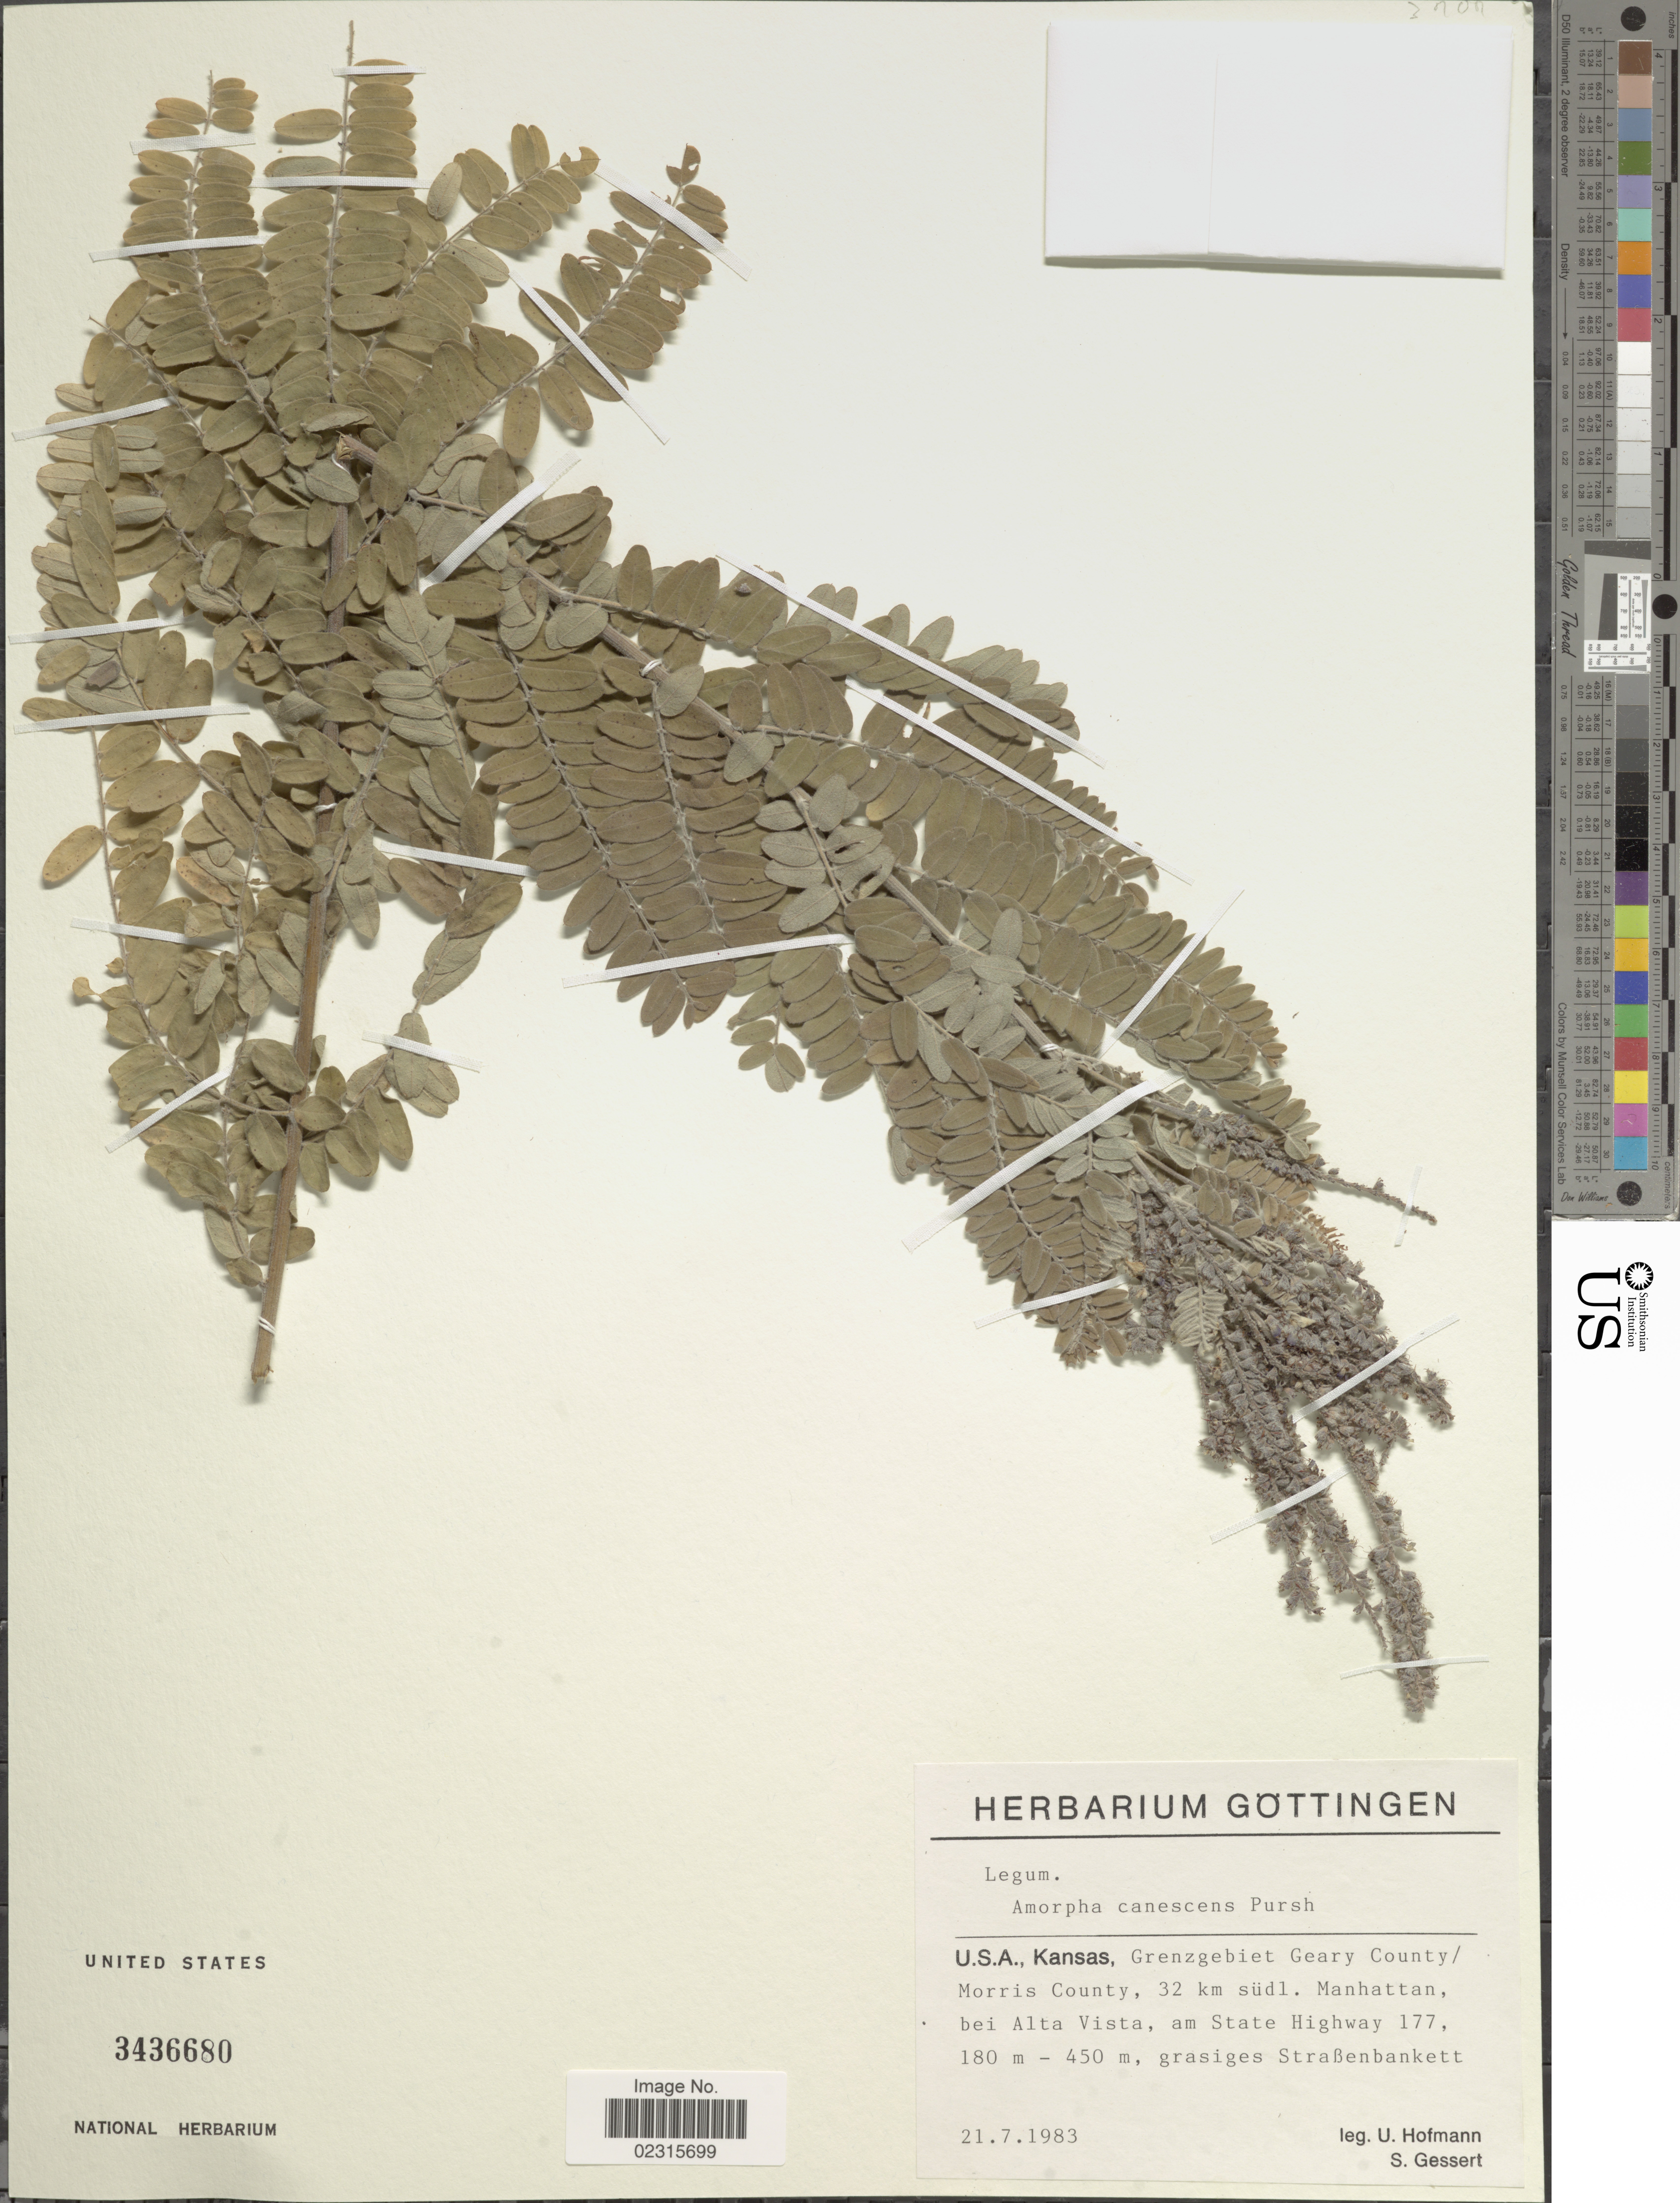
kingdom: Plantae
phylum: Tracheophyta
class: Magnoliopsida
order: Fabales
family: Fabaceae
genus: Amorpha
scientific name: Amorpha canescens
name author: Pursh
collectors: U. Hofmann & S. Gessert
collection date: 1983-07-21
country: United States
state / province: Kansas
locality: U.S.A. Kansas, Grenzgebiet Geary County/ Morris County, 32 km sudl. Manhattan, bei Alta Vista, am State HIghway 177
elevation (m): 180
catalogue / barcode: US 3436680